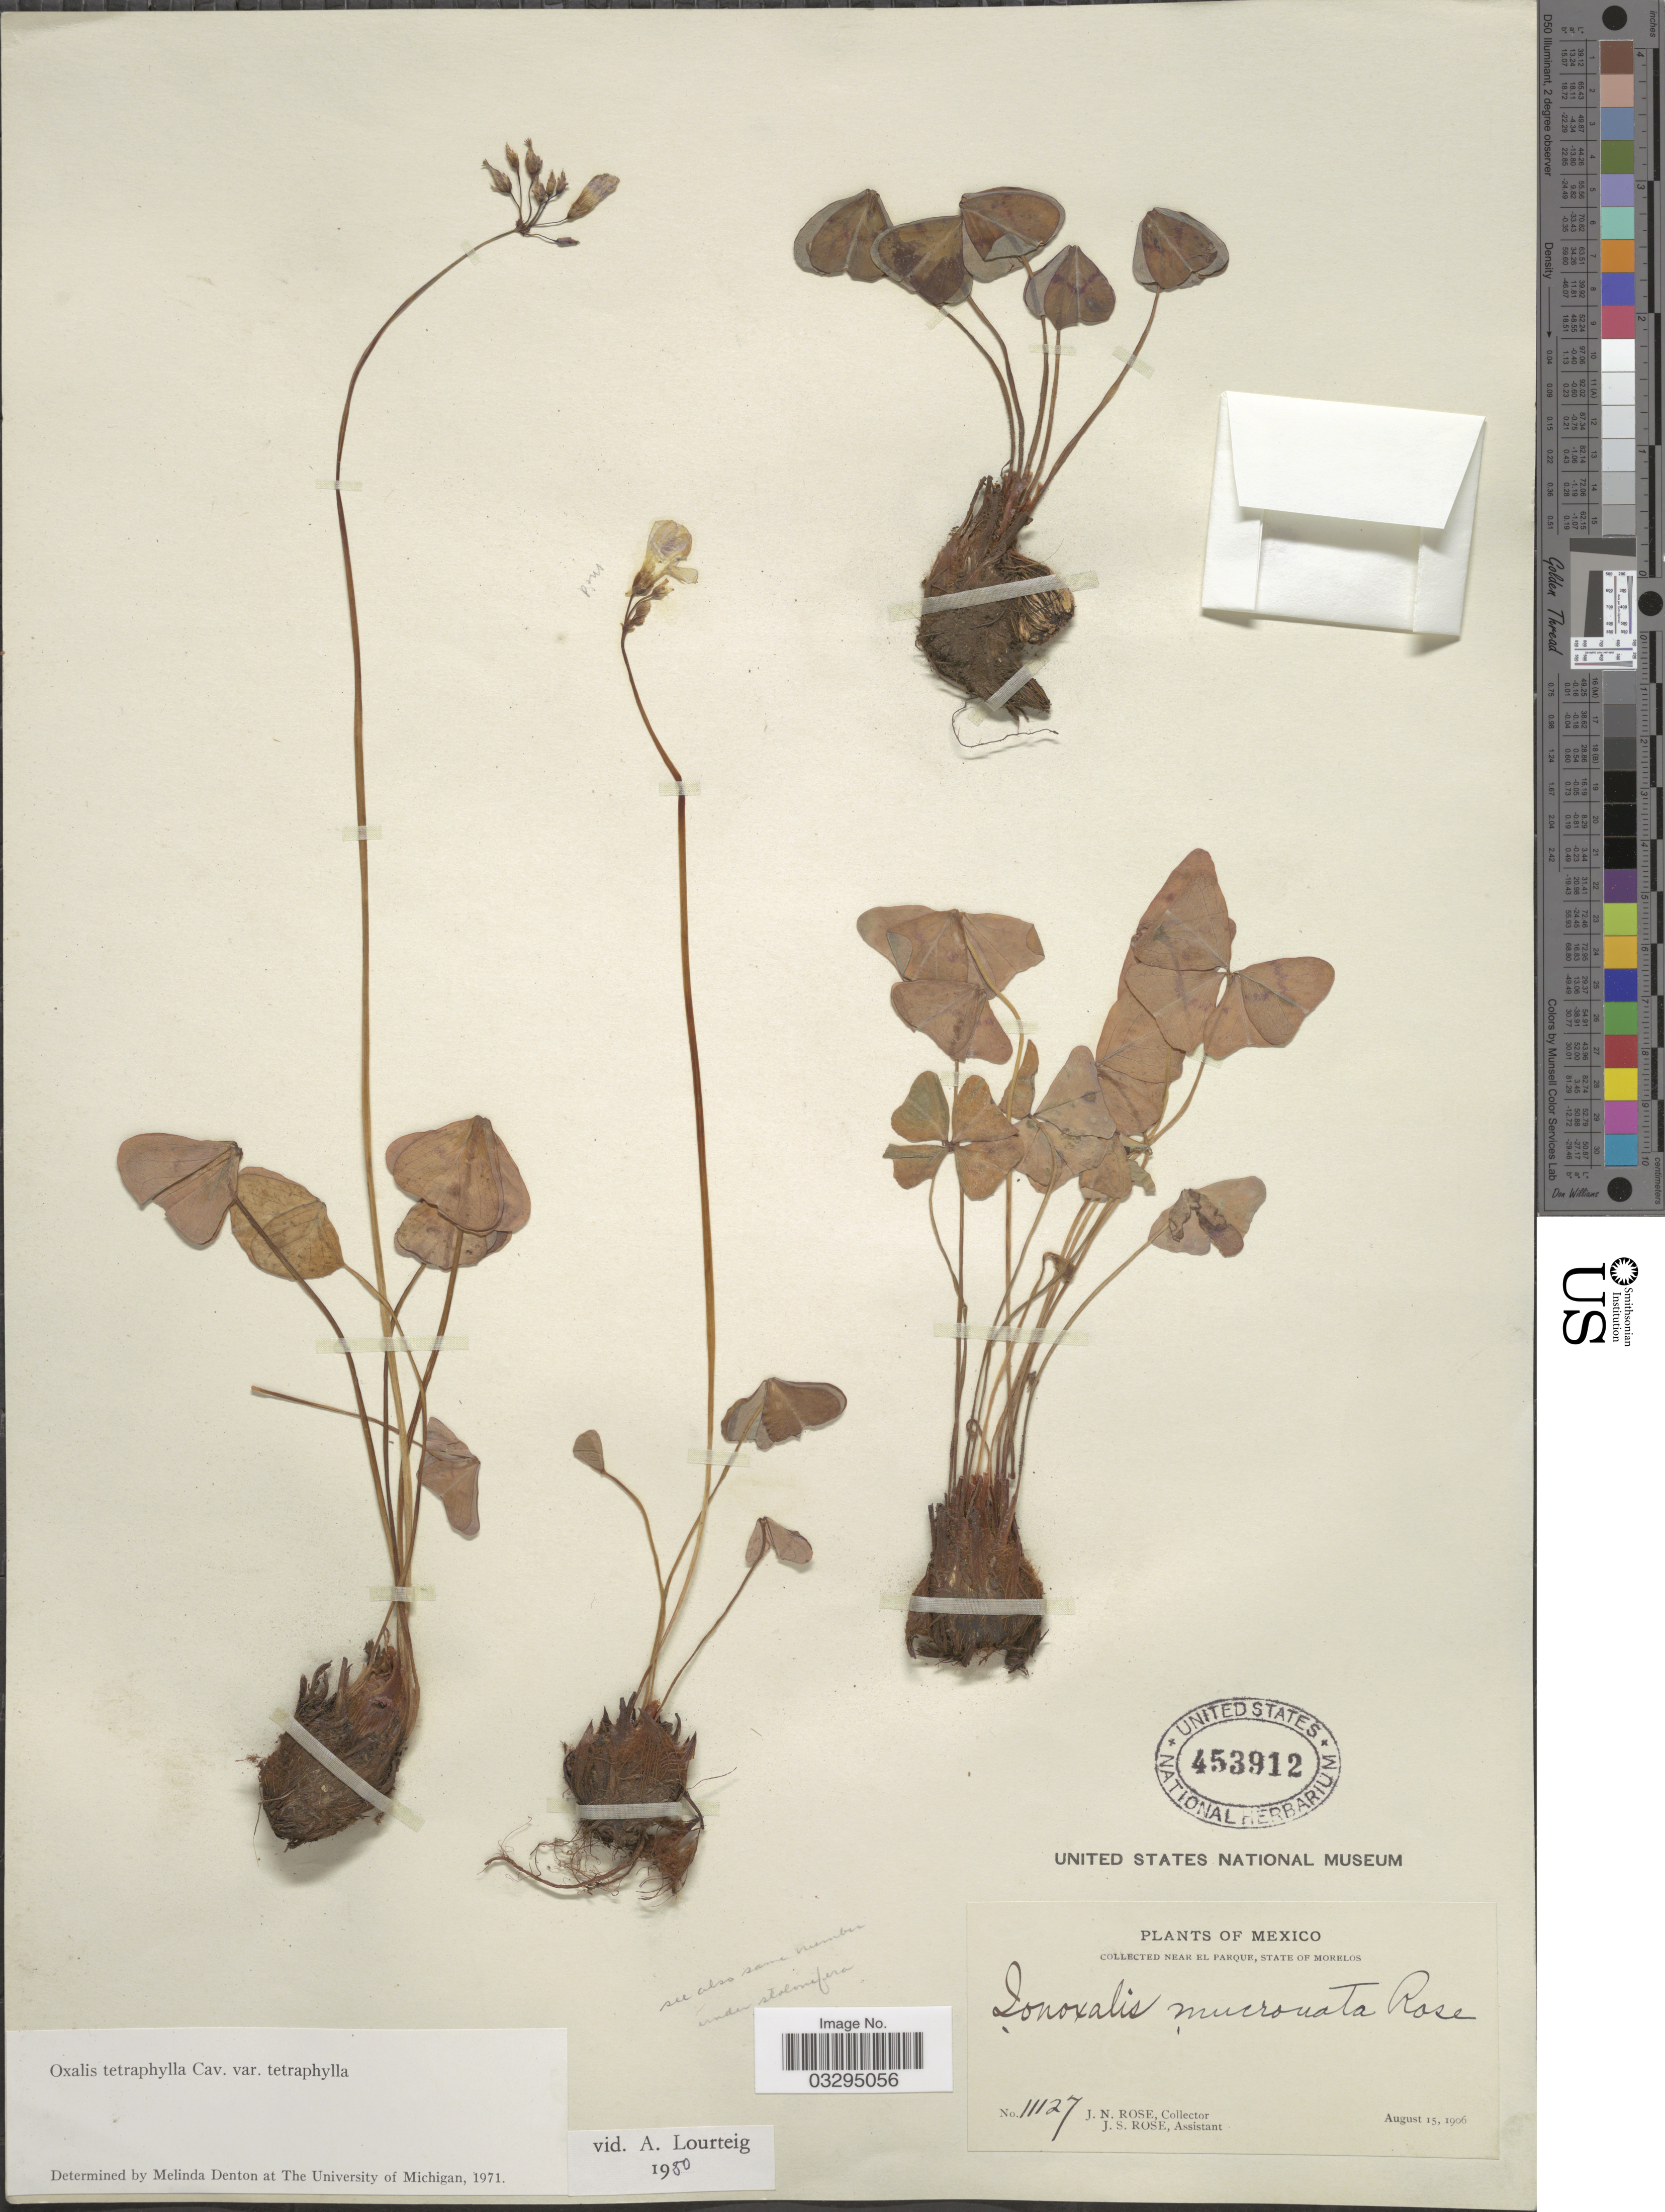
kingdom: Plantae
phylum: Tracheophyta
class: Magnoliopsida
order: Oxalidales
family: Oxalidaceae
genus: Oxalis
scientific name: Oxalis tetraphylla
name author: Cav.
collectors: J. N. Rose & J. S. Rose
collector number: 11127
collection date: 1906-08-15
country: Mexico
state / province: Morelos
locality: Collected near El Parque, State of Morelos.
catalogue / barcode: US 453912